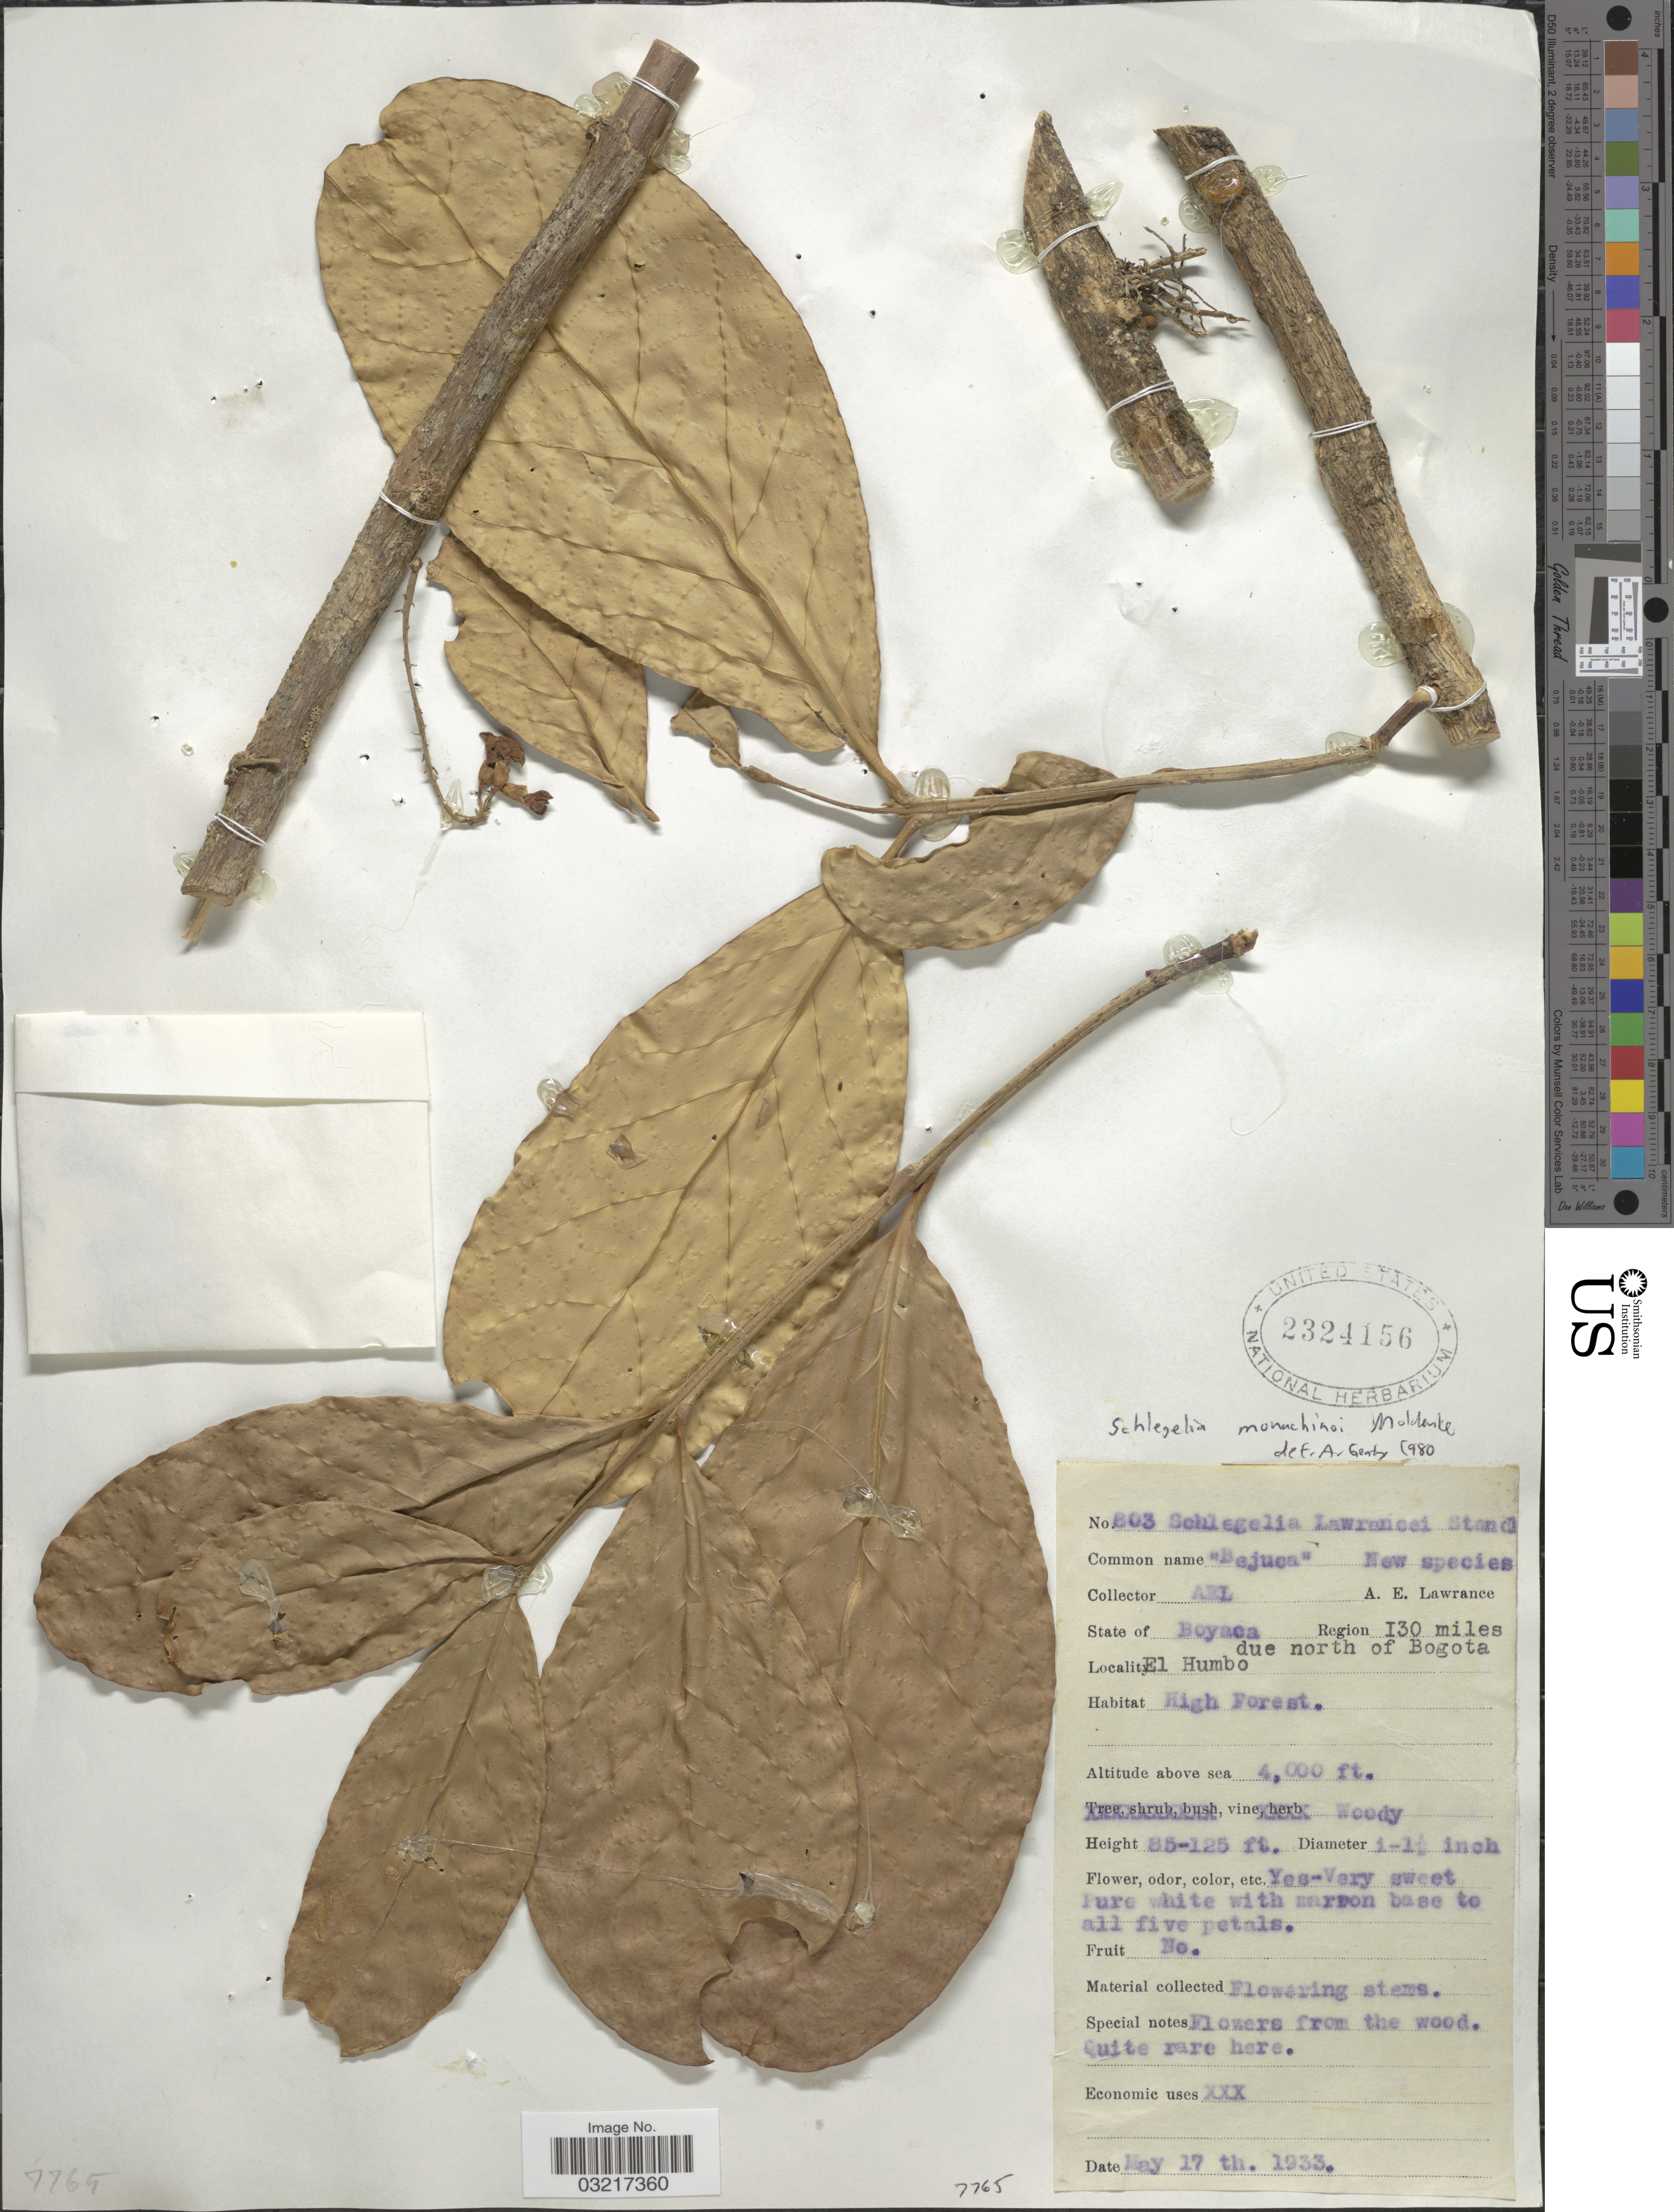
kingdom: Plantae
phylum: Tracheophyta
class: Magnoliopsida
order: Lamiales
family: Schlegeliaceae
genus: Schlegelia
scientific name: Schlegelia monachinoi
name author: Moldenke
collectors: A. Lawrance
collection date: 1933-05-17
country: Colombia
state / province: Boyacá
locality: Region 130 miles due north of Bogota. El Humbo.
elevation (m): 1219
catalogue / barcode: US 2324156